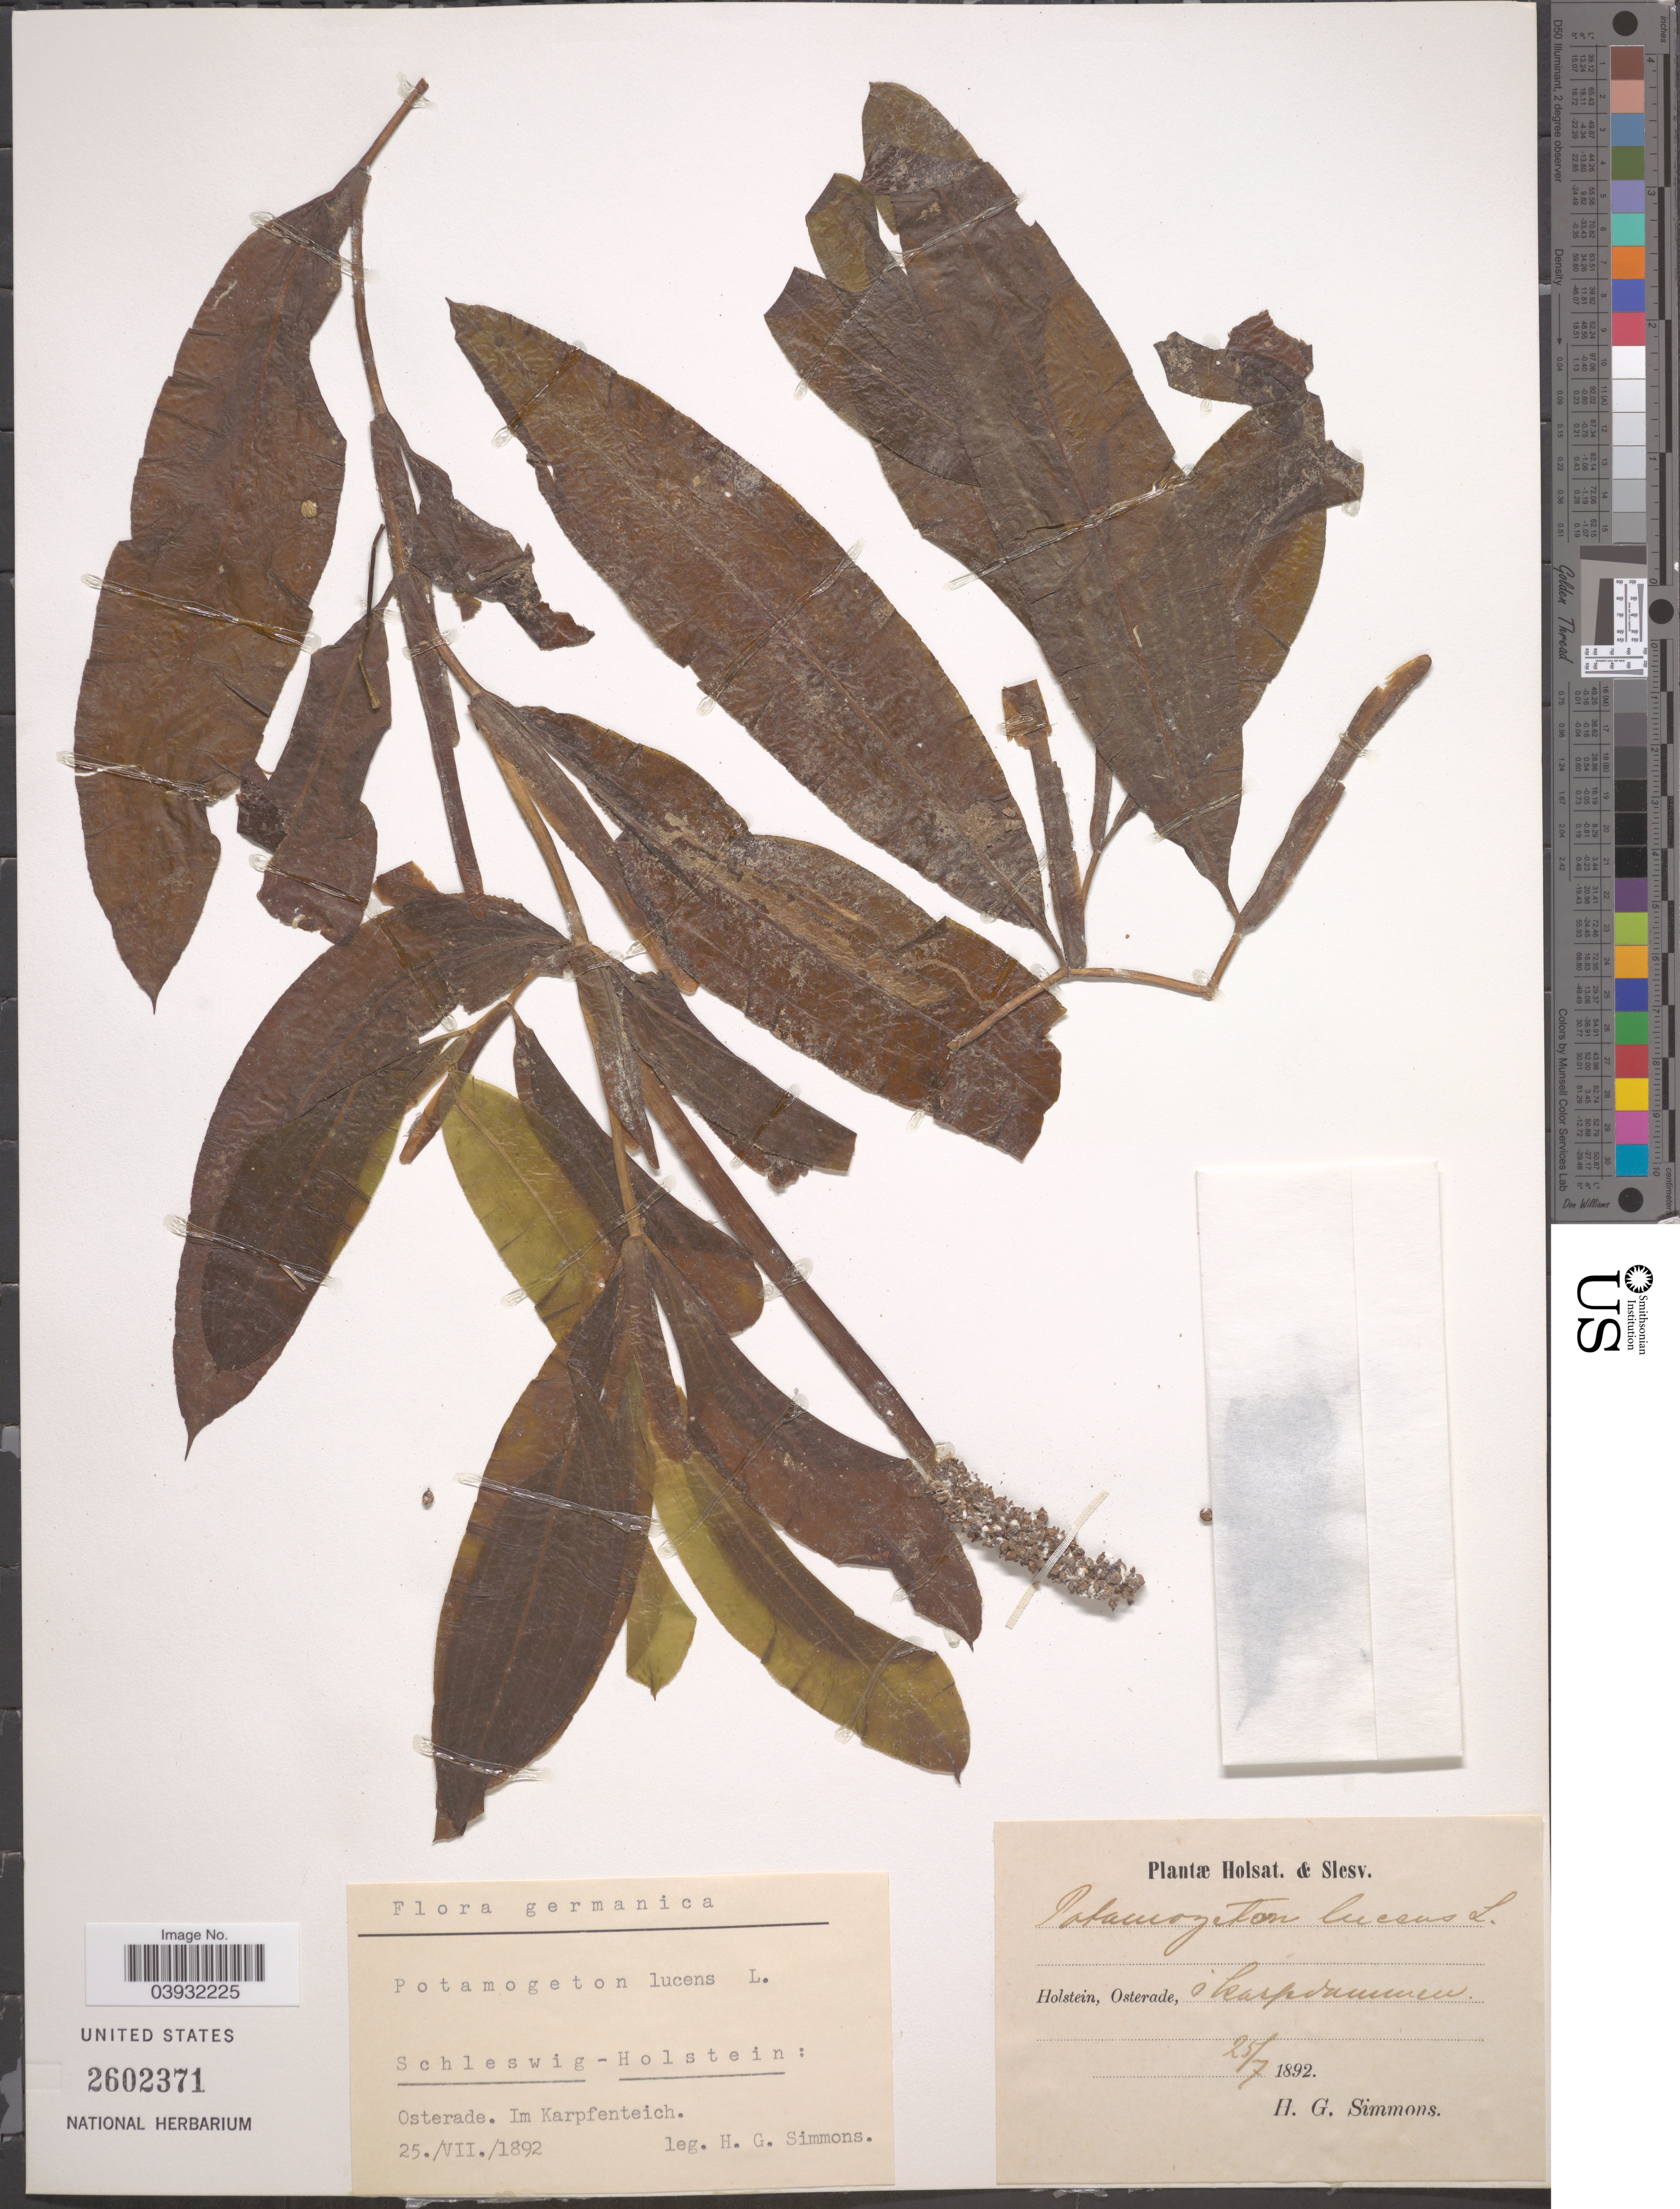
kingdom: Plantae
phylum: Tracheophyta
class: Liliopsida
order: Alismatales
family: Potamogetonaceae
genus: Potamogeton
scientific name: Potamogeton lucens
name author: L.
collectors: H. Simmons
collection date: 1892-07-25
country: Germany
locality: Schleswig - Holstein: Osterade. Im Karpfenteich.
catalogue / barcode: US 2602371